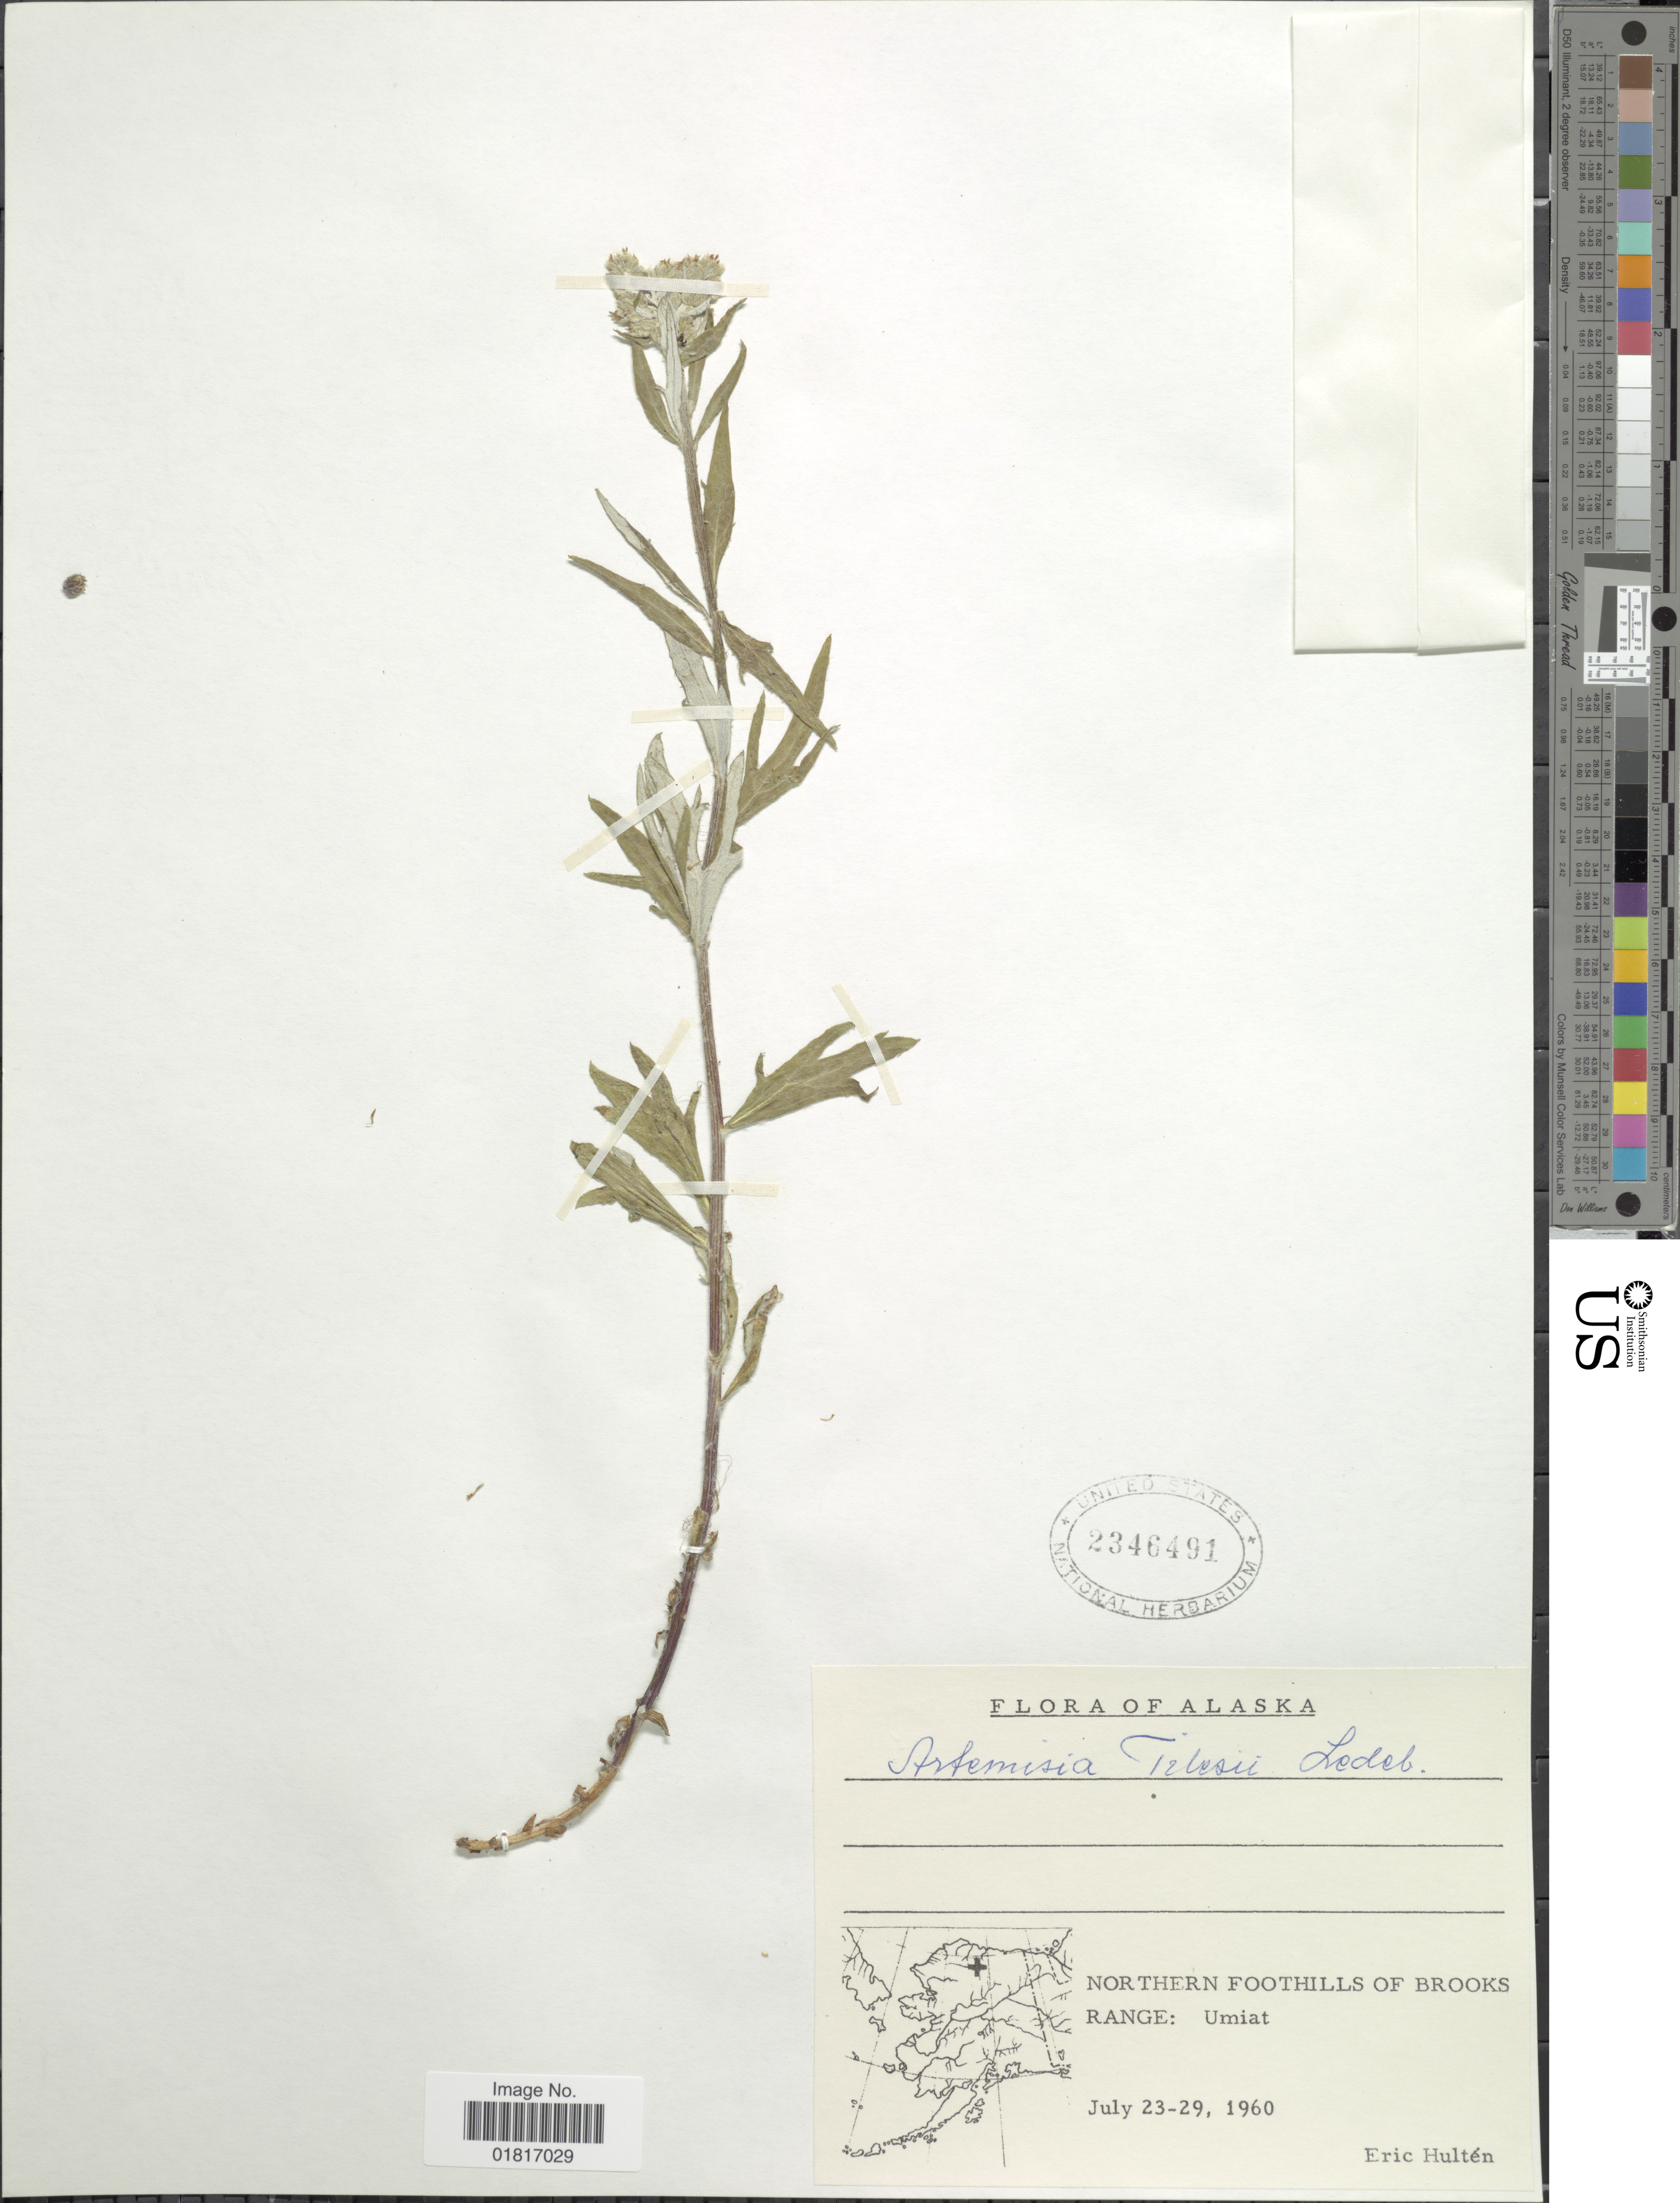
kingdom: Plantae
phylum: Tracheophyta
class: Magnoliopsida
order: Asterales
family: Asteraceae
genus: Artemisia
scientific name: Artemisia tilesii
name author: Ledeb.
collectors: E. G. Hultén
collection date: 1960-07-23/1960-07-29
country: United States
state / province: Alaska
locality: Northern Foothills of Brooks Range: Umiat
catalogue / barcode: US 2346491